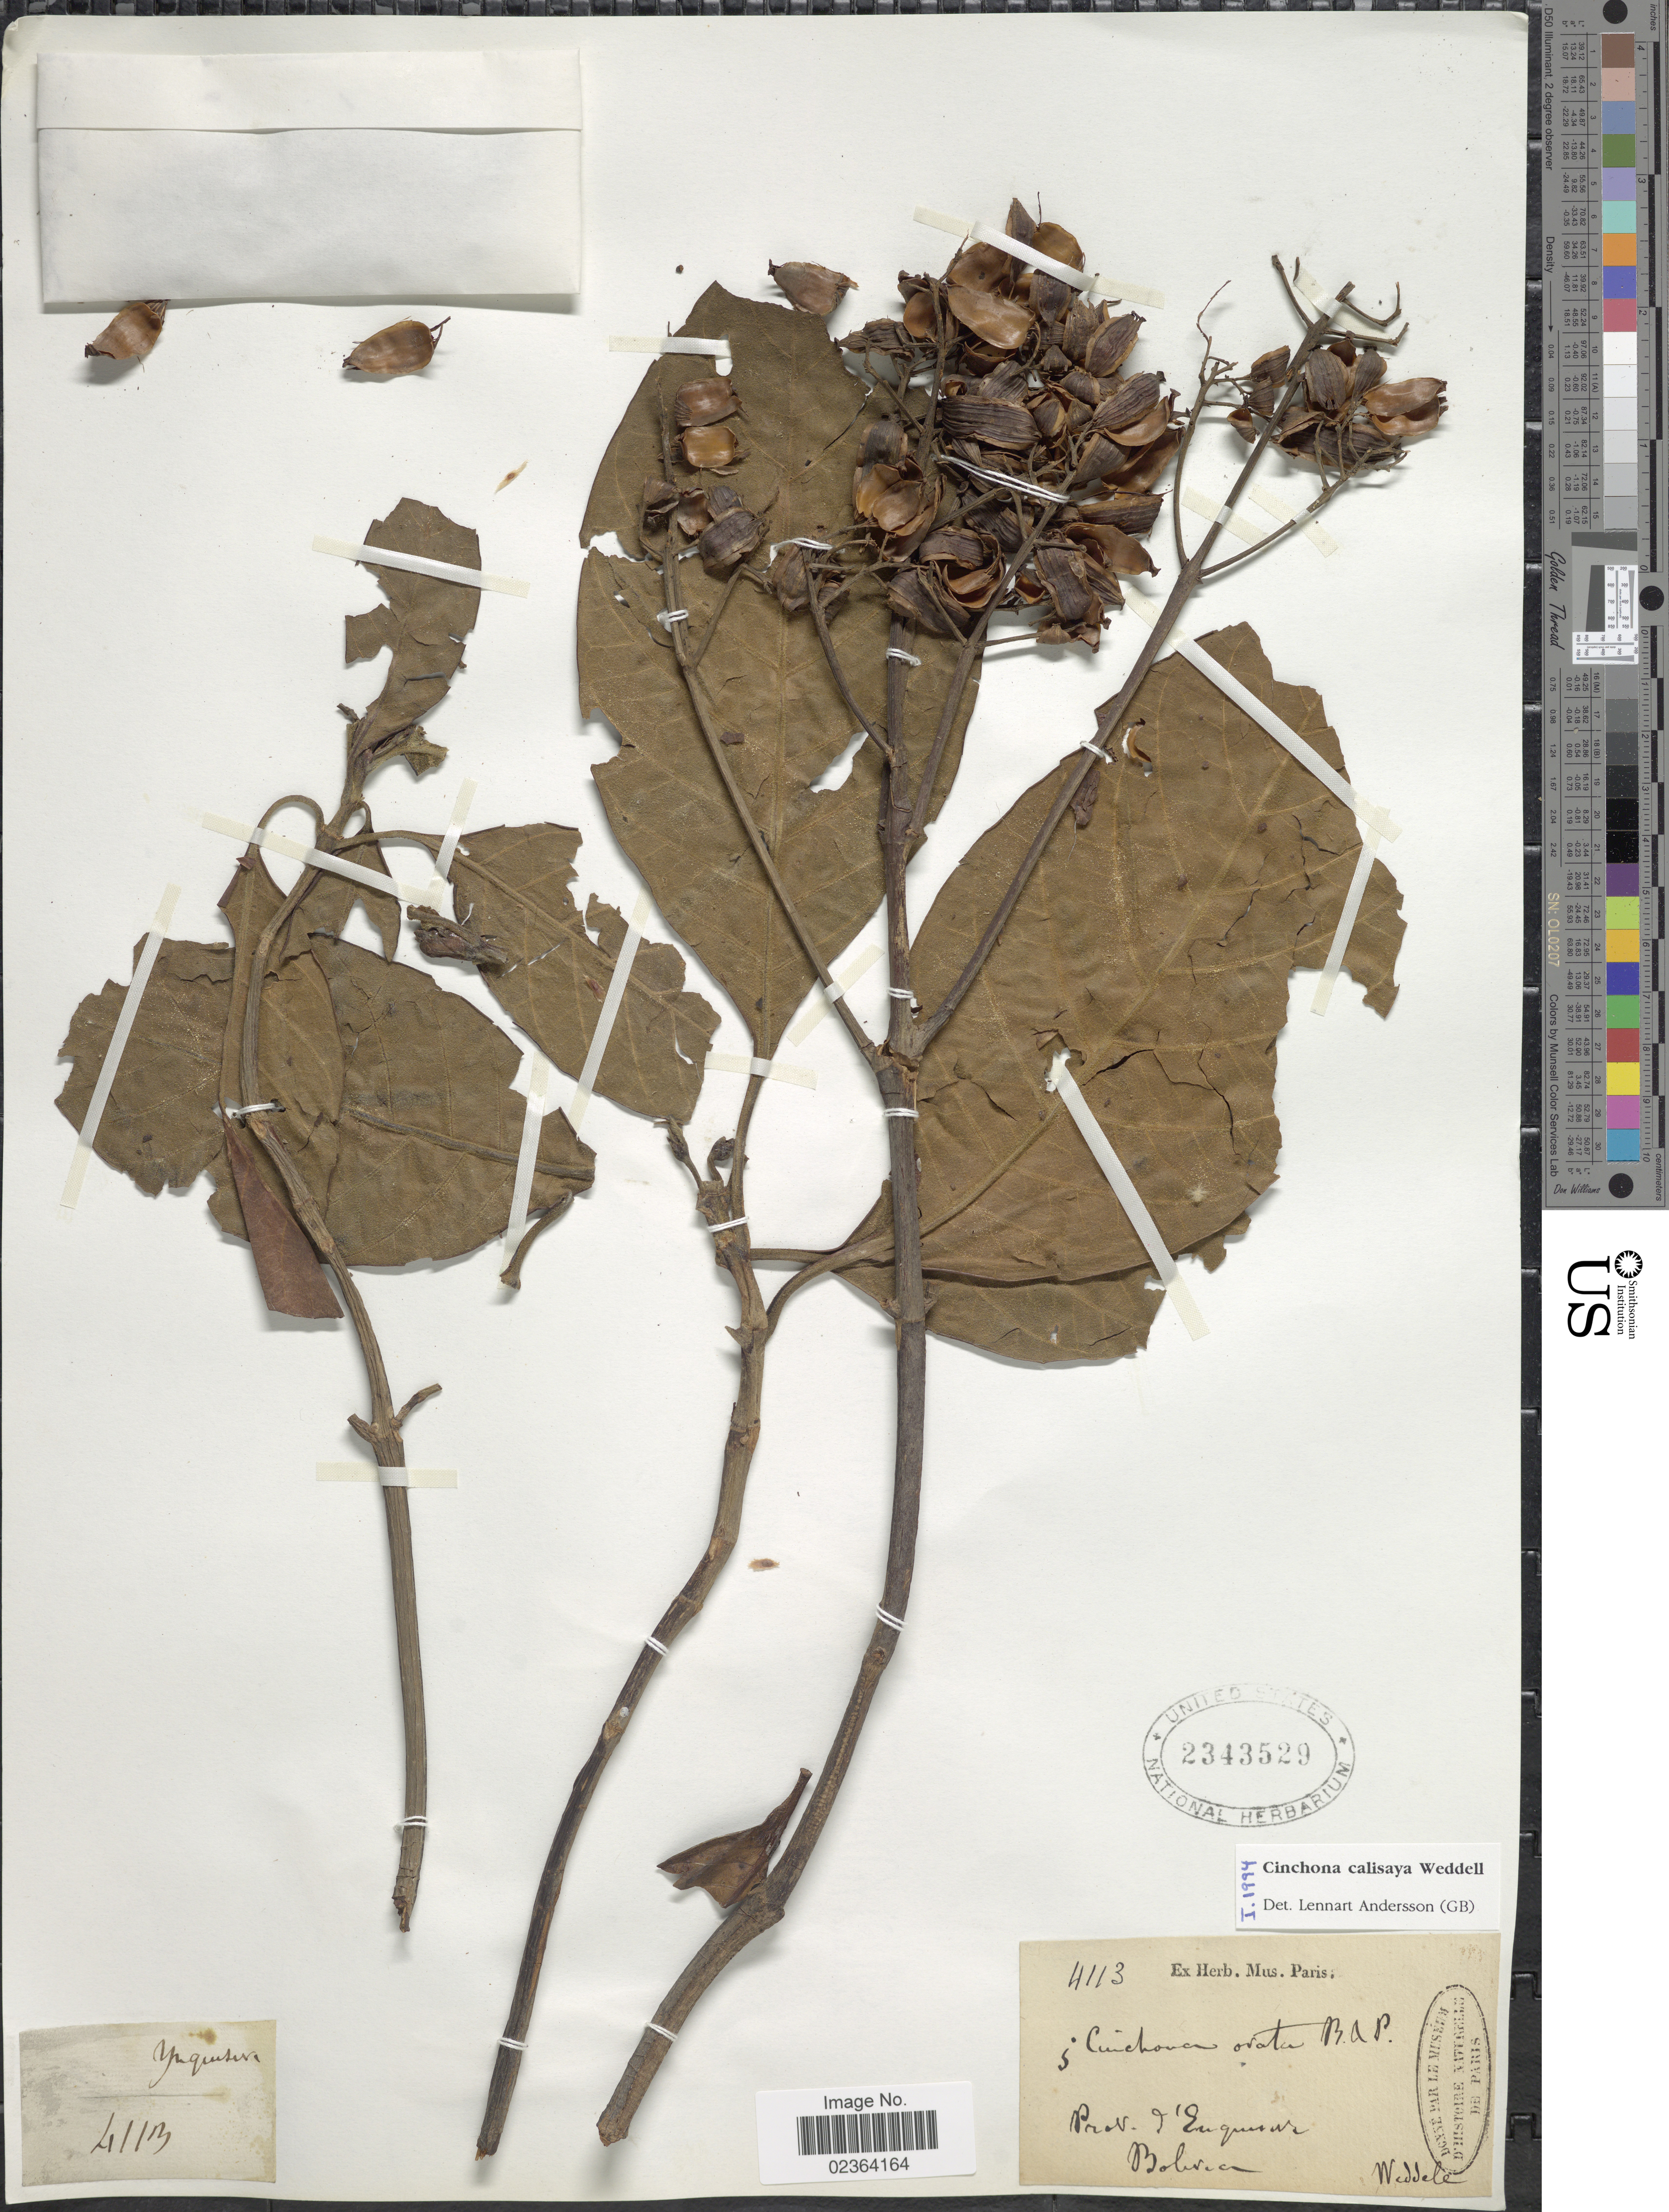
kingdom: Plantae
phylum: Tracheophyta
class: Magnoliopsida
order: Gentianales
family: Rubiaceae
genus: Cinchona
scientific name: Cinchona calisaya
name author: Wedd.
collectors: -. Weddell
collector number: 4113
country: Bolivia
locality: Prov. d'Enquesera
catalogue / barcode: US 2343529